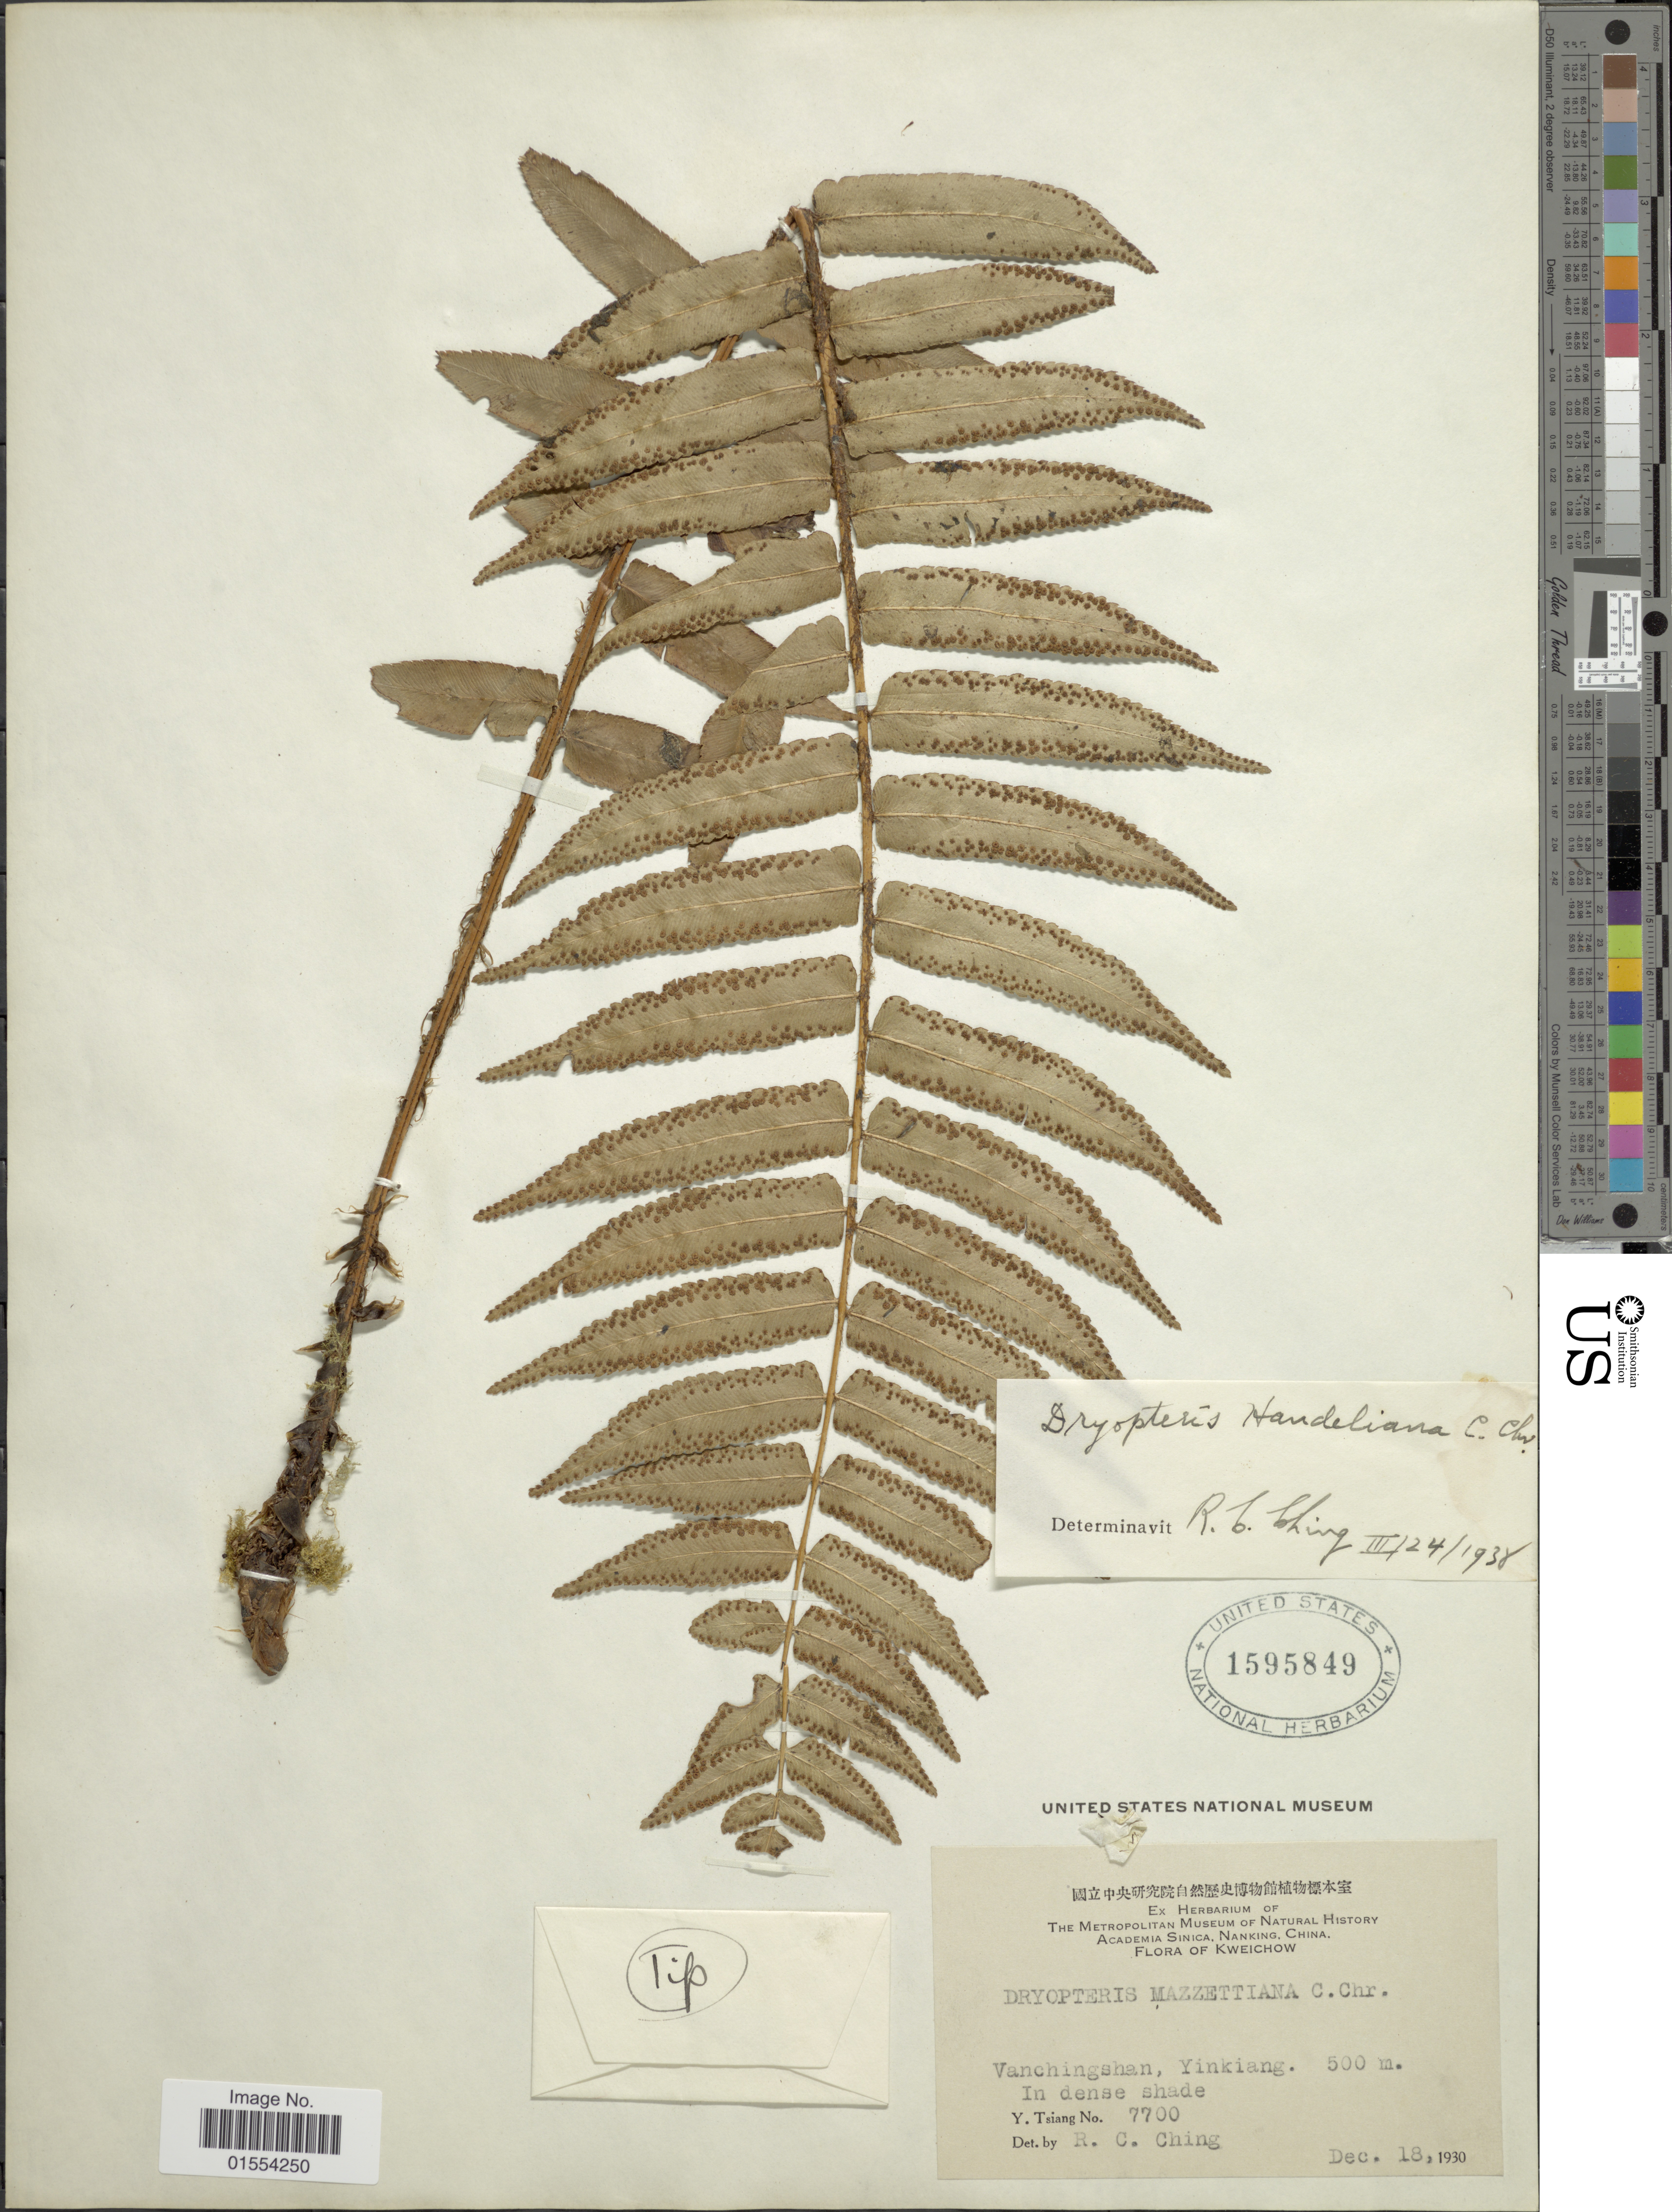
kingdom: Plantae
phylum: Tracheophyta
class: Polypodiopsida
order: Polypodiales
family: Dryopteridaceae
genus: Dryopteris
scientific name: Dryopteris handeliana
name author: C. Chr.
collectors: Y. Tsiang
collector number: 7700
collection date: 1930-12-18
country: China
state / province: Guizhou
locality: Kweichow, Vanchingshan, Yingkiang.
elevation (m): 500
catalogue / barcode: US 1595849